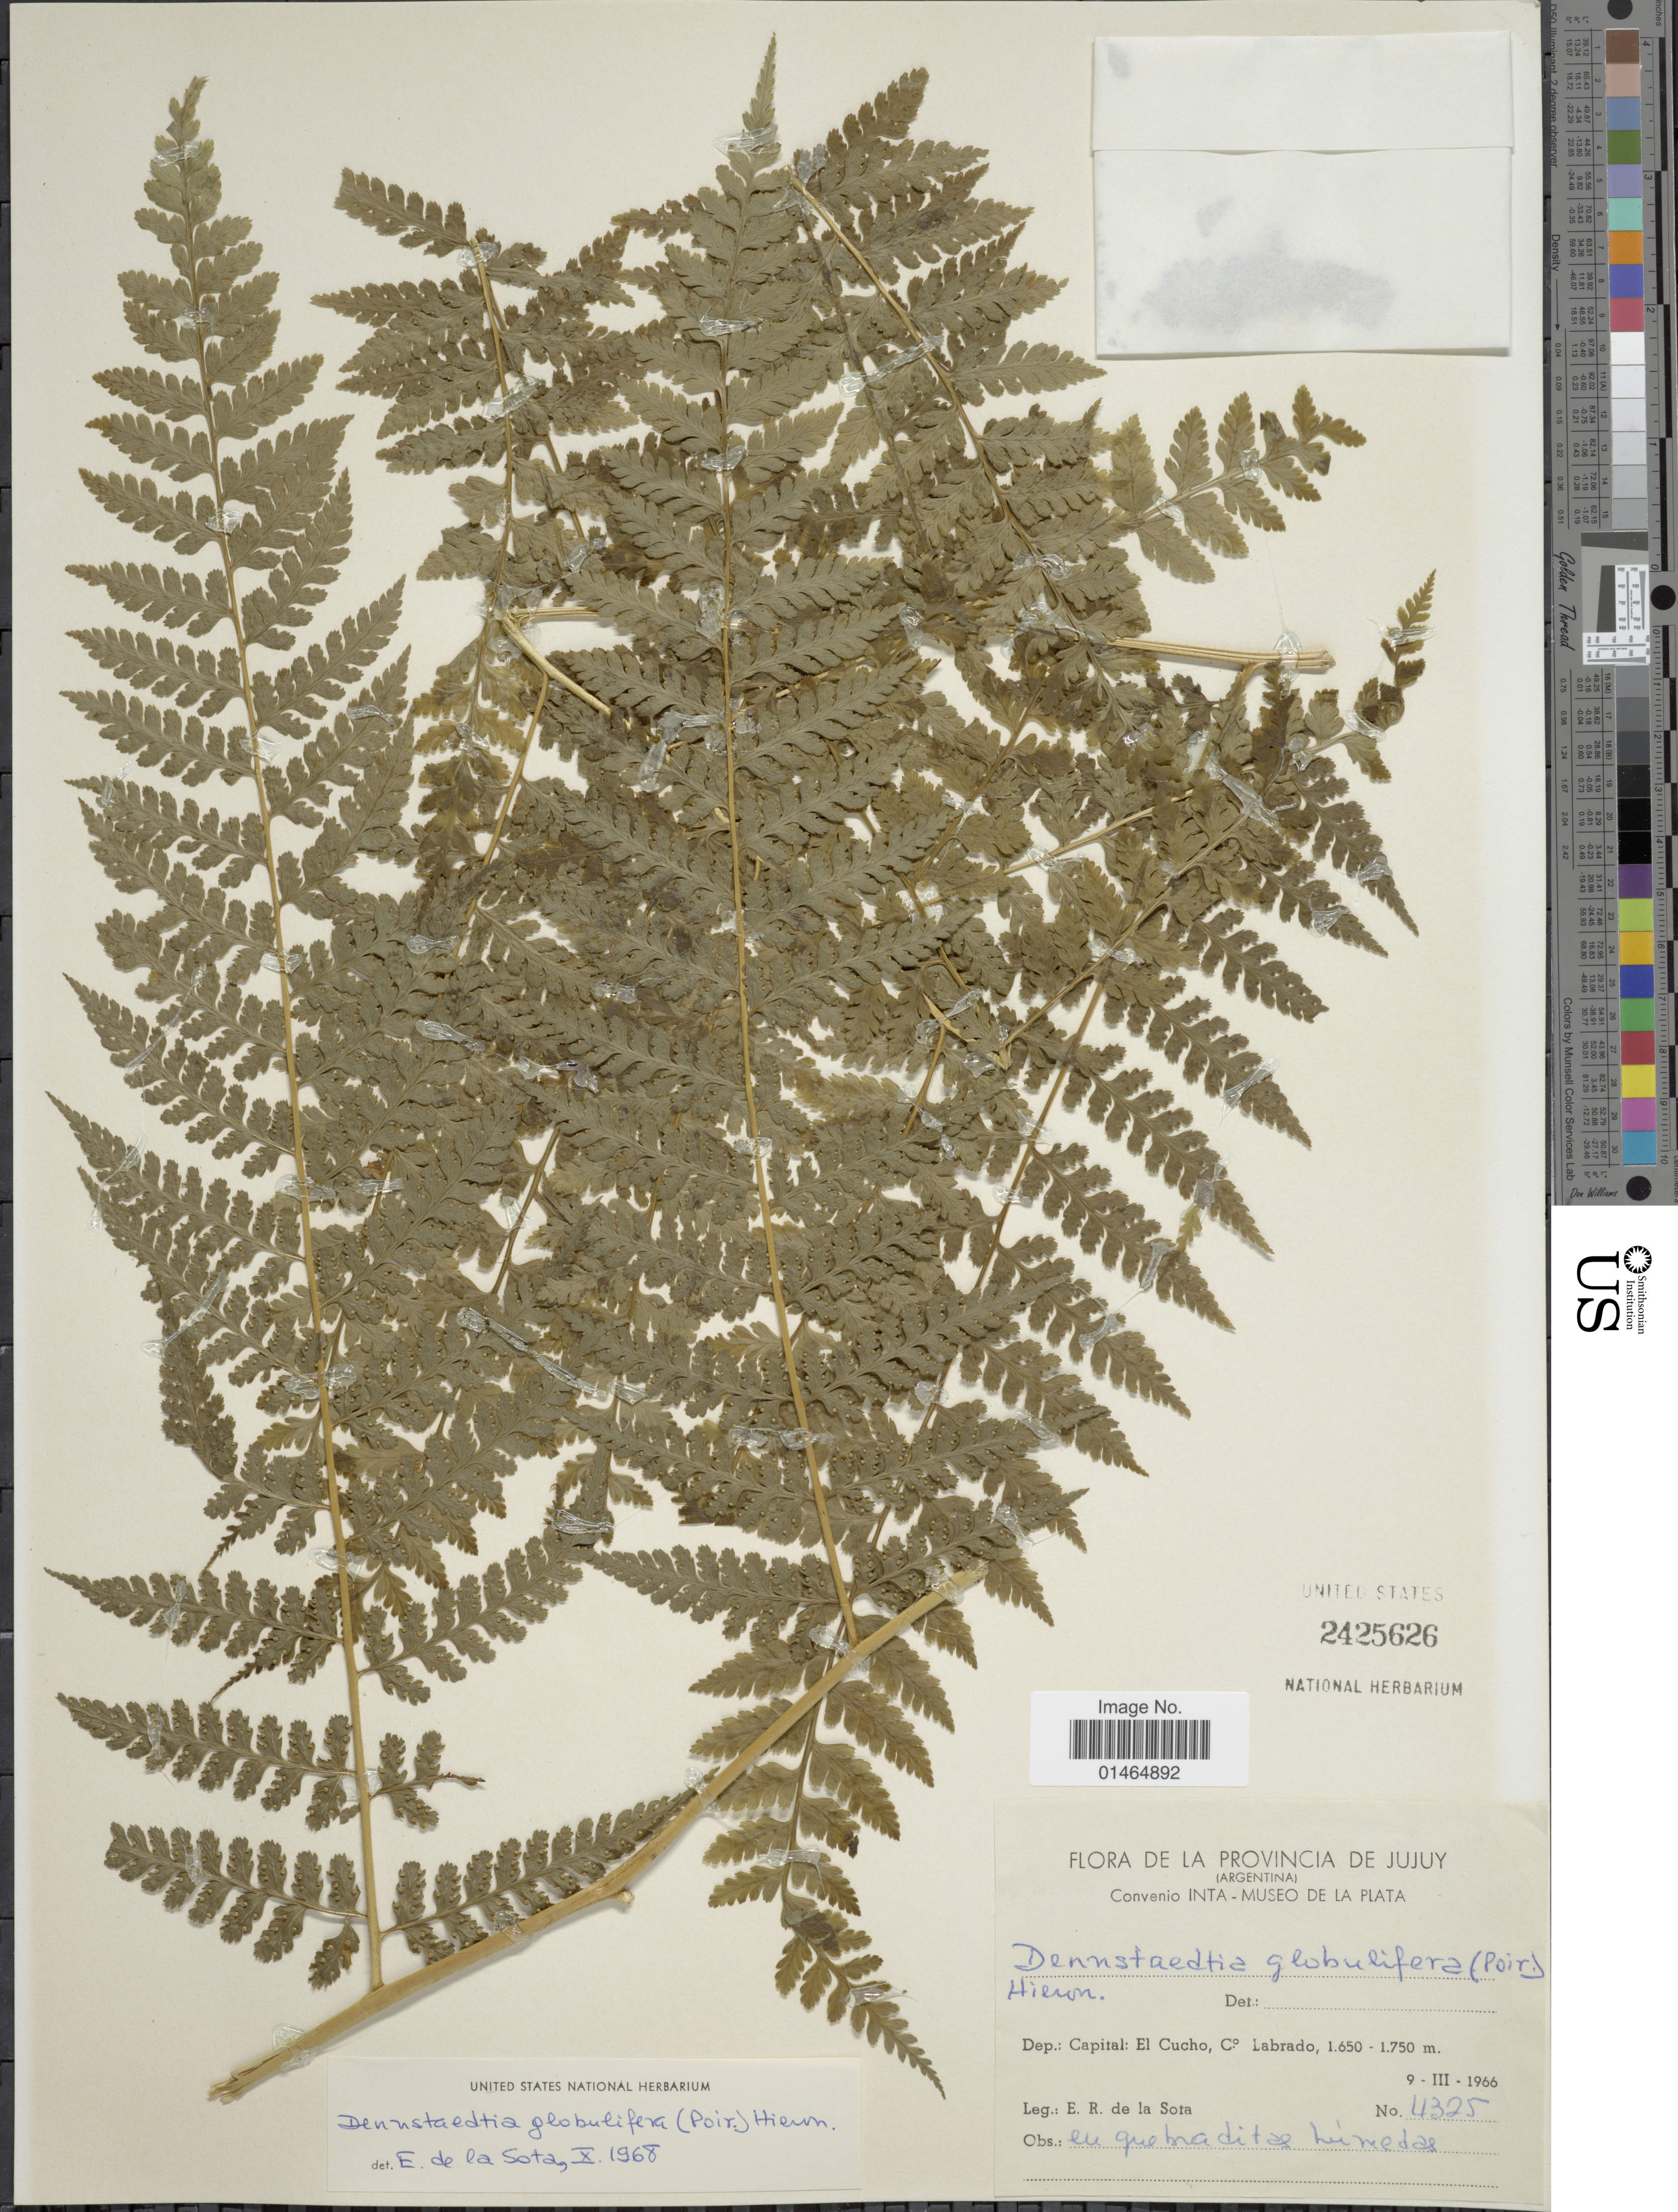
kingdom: Plantae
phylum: Tracheophyta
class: Polypodiopsida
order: Polypodiales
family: Dennstaedtiaceae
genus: Dennstaedtia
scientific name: Dennstaedtia globulifera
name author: (Poir.) Hieron.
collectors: E. R. de la Sota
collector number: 11325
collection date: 1966-03-09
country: Argentina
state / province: Jujuy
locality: Convenia INTA- Museo de la Plata. Dep.: Capital: El Cucho, C°. Labrado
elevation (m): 1650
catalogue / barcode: US 2425626